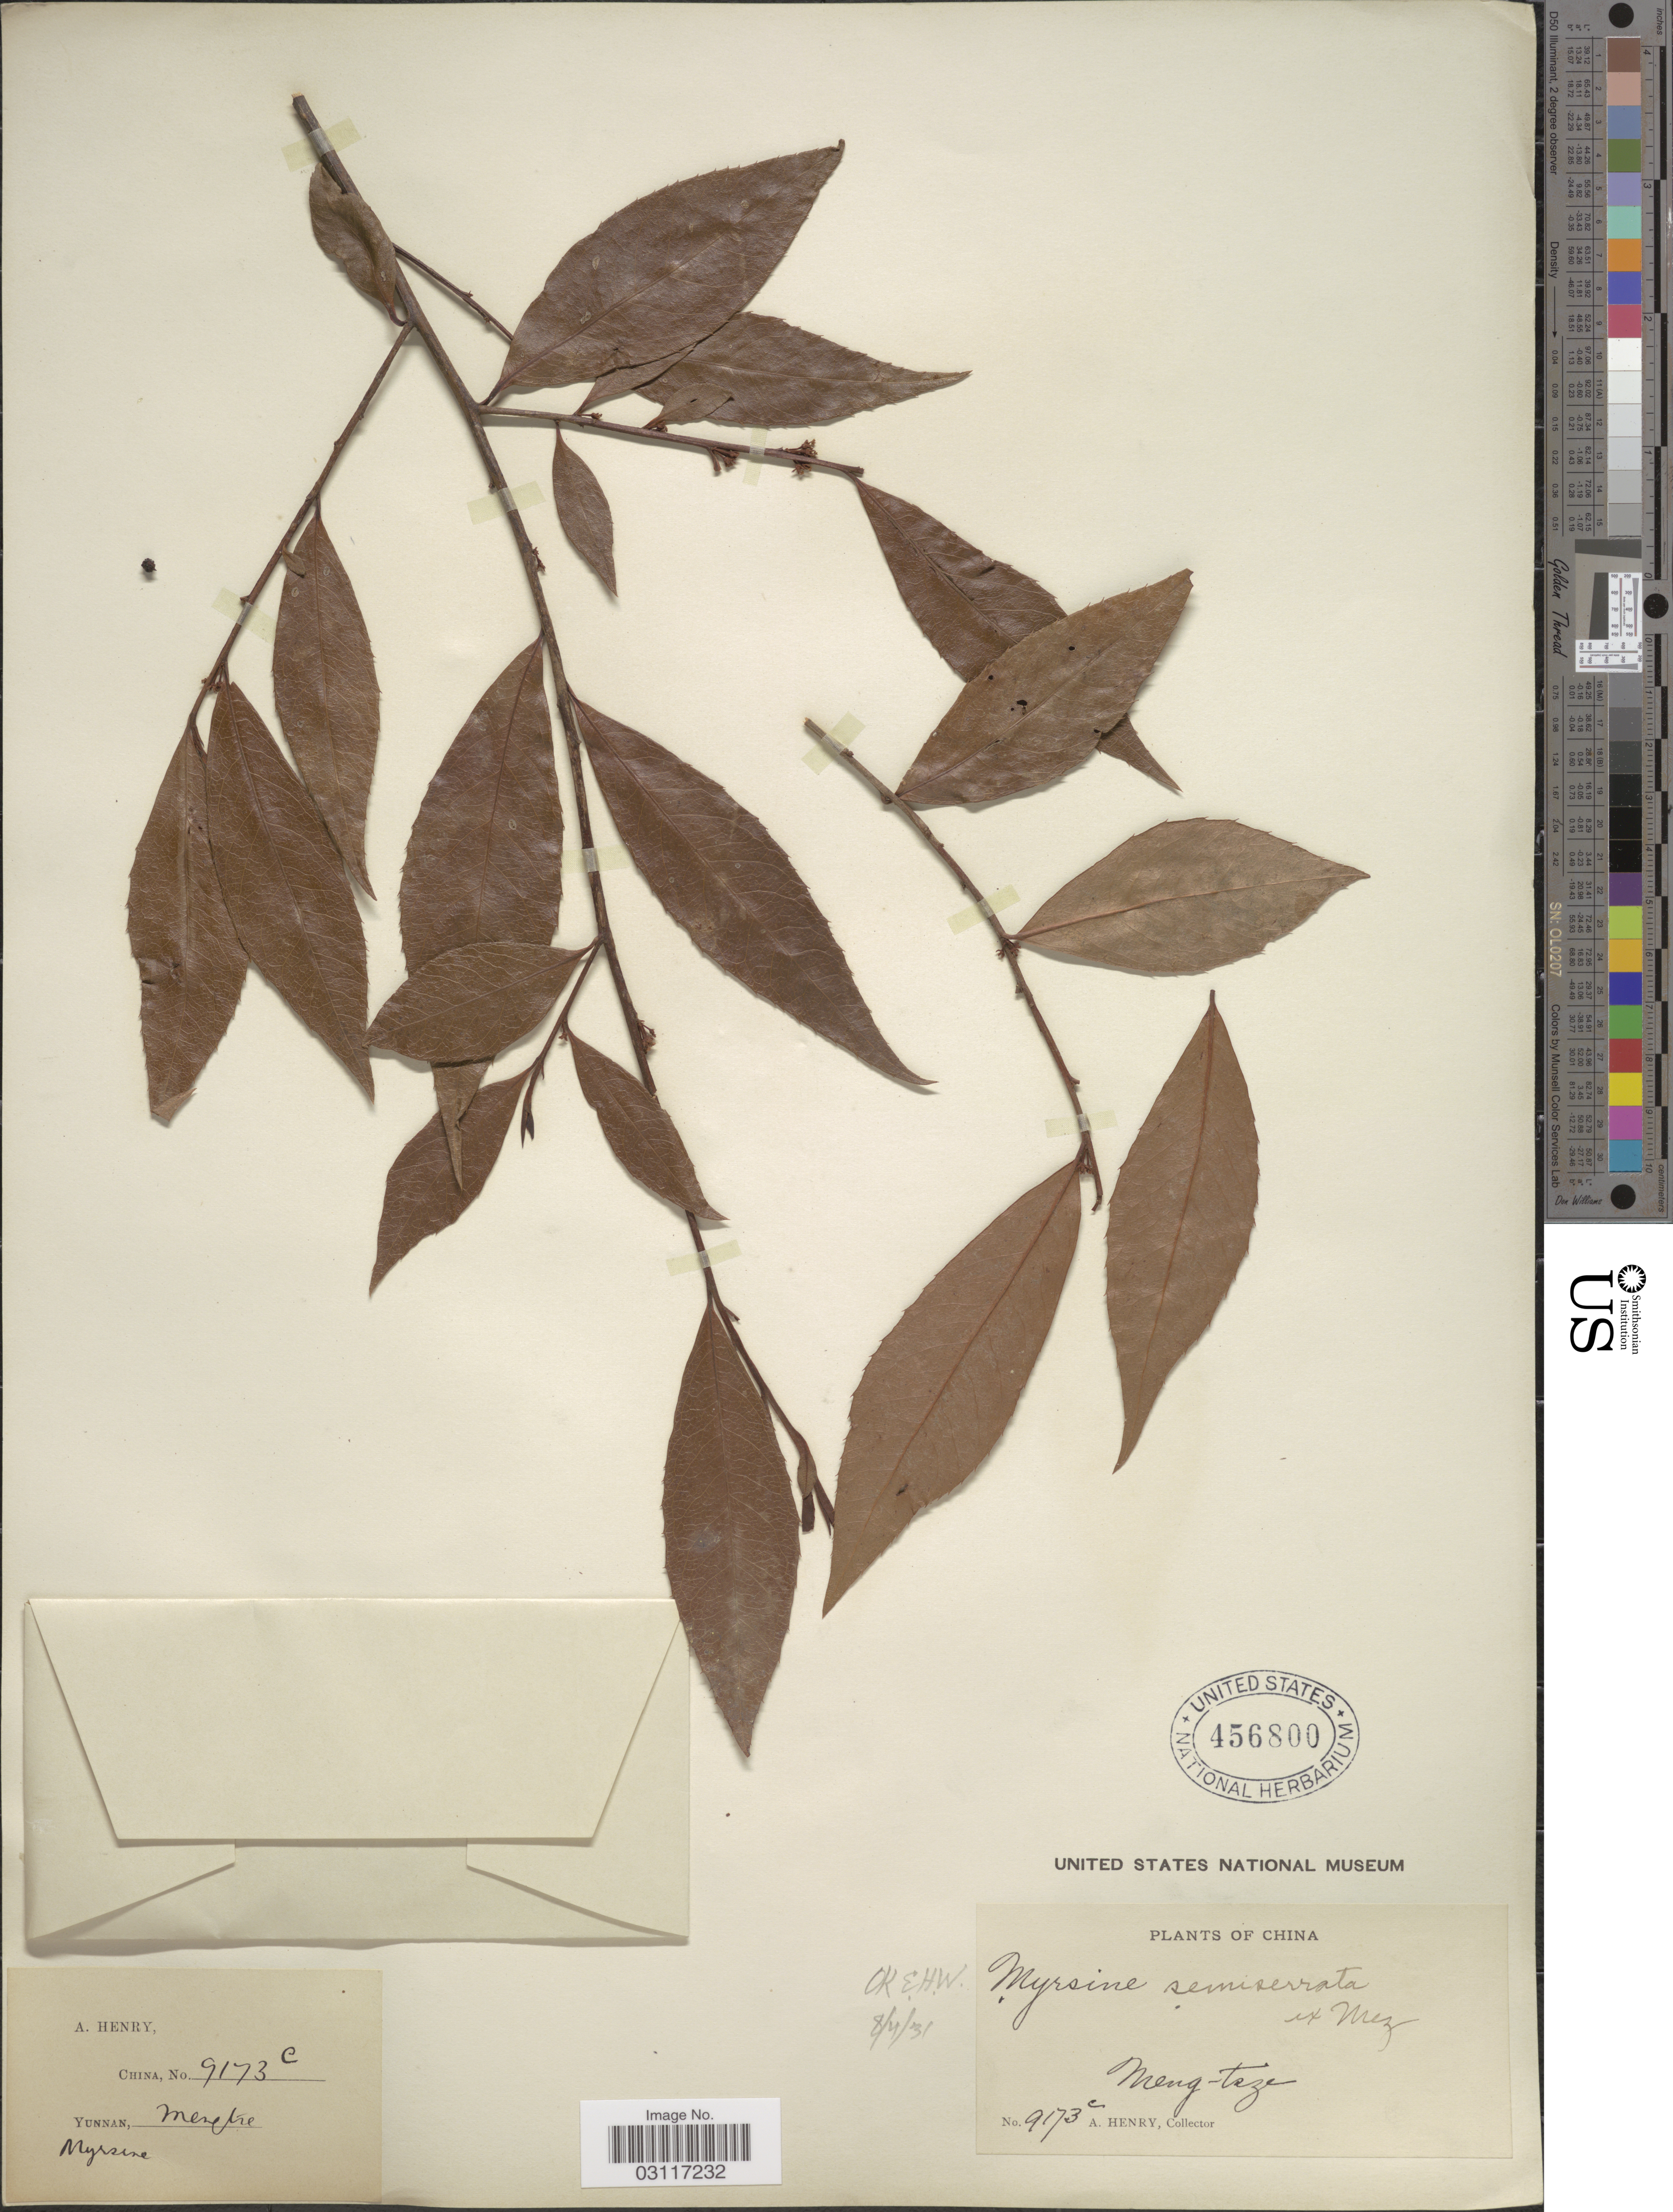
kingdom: Plantae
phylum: Tracheophyta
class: Magnoliopsida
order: Ericales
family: Primulaceae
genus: Myrsine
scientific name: Myrsine semiserrata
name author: Wall.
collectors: A. Henry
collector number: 9173 C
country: China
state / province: Yunnan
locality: Meng-tsze.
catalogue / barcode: US 456800